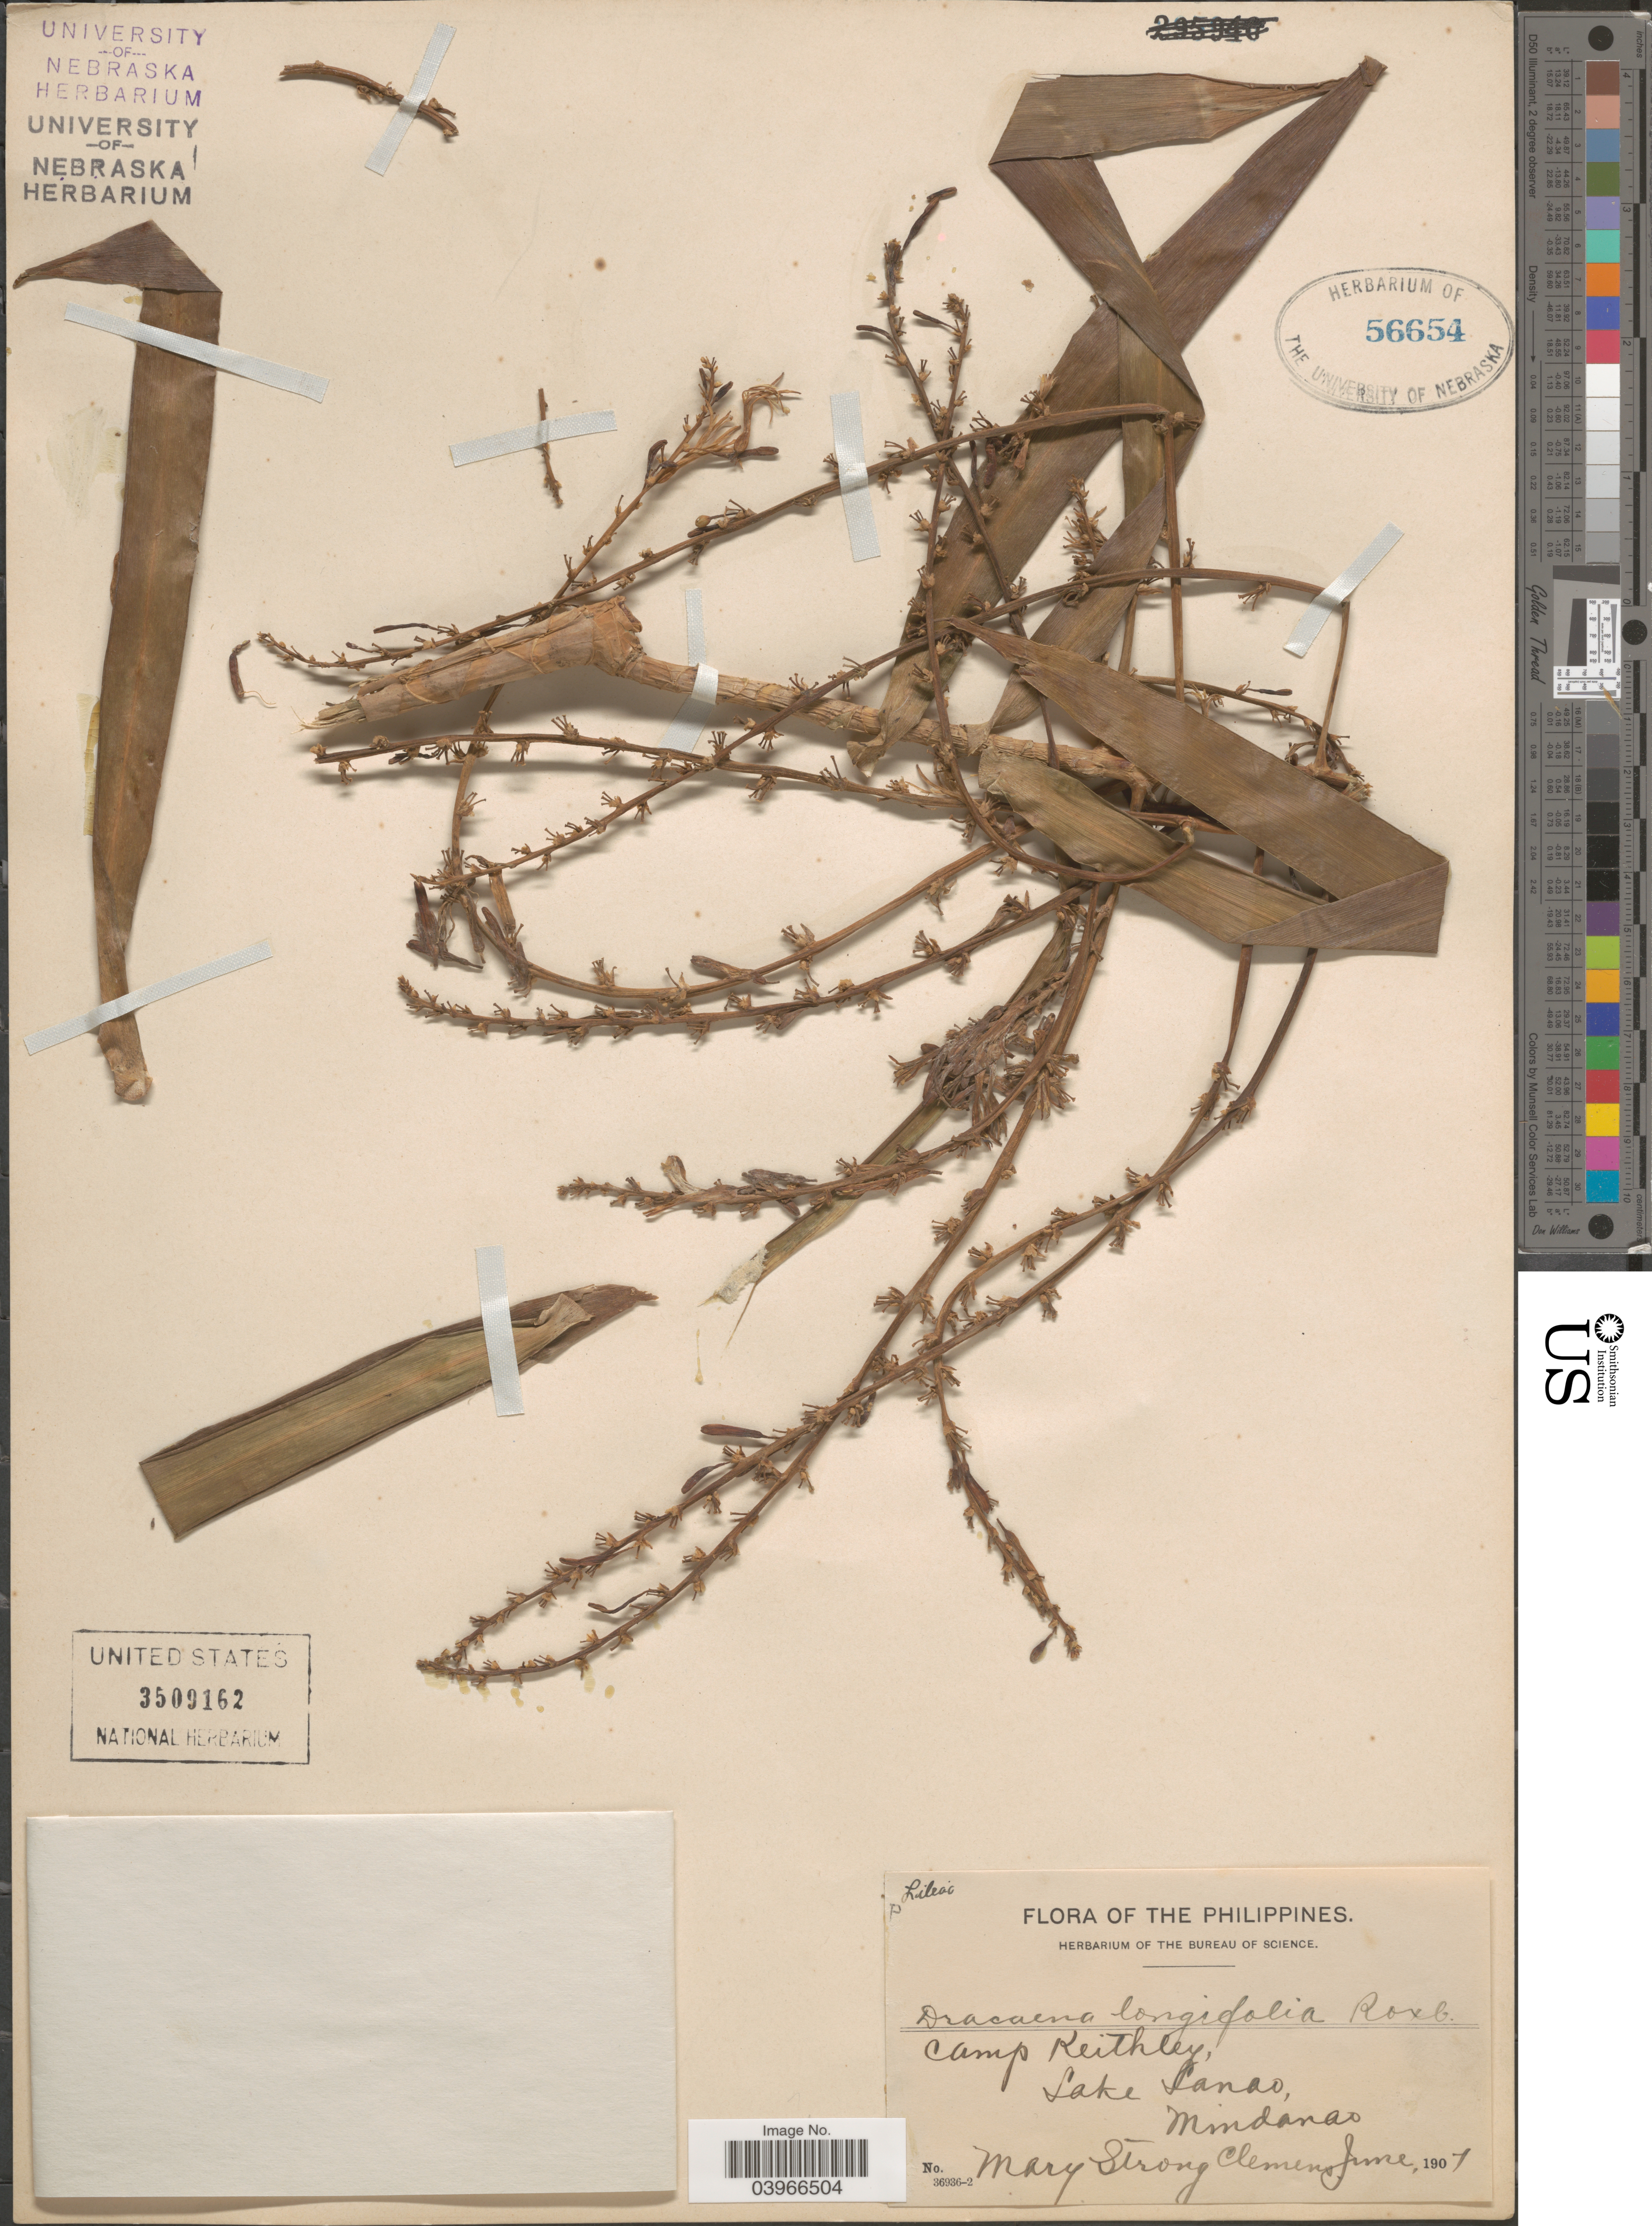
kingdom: Plantae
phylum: Tracheophyta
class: Liliopsida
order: Asparagales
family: Asparagaceae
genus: Dracaena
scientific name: Dracaena longifolia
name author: Ridl.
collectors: M. S. Clemens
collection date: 1907-06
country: Philippines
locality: Camp Keithley, Lake Lanao, Mindanao.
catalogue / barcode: US 3509162